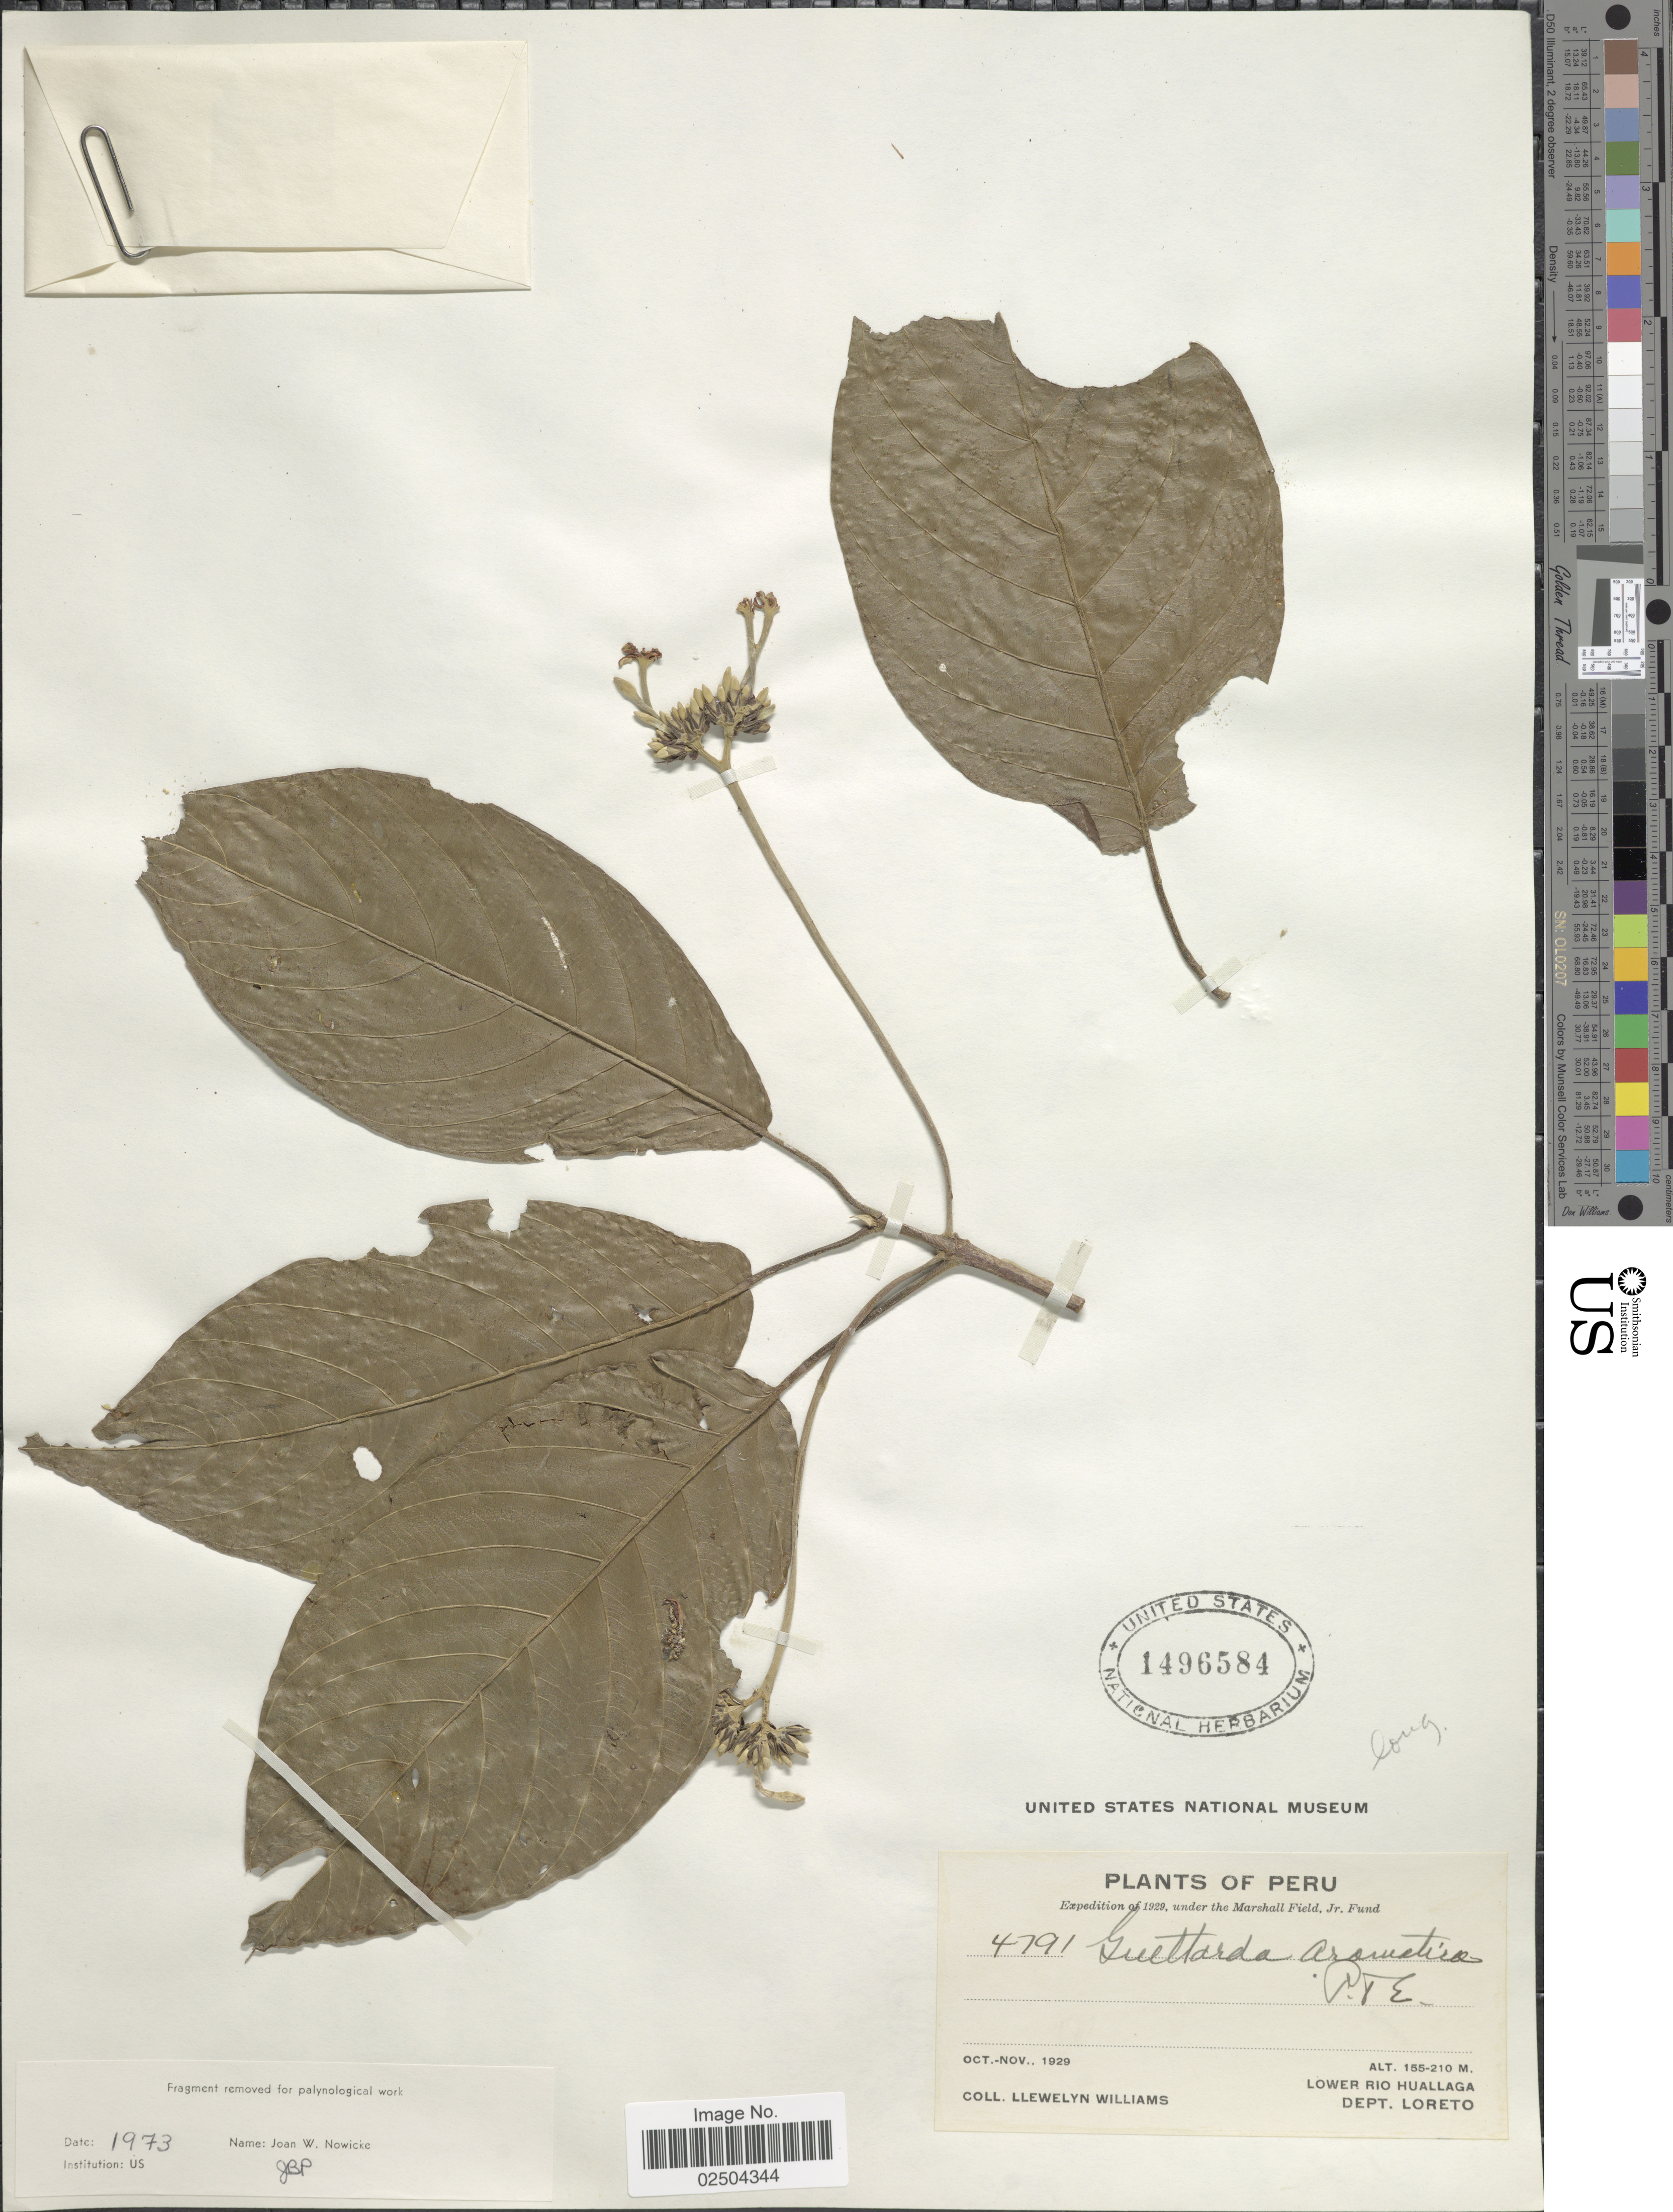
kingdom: Plantae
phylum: Tracheophyta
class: Magnoliopsida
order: Gentianales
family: Rubiaceae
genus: Guettarda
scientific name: Guettarda aromatica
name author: Poepp. & Endl.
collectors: Ll. Williams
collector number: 4791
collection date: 1929-10/1929-11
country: Peru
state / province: Loreto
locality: Lower Rio Huallaga, Dept. Loreto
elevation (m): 155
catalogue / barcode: US 1496584